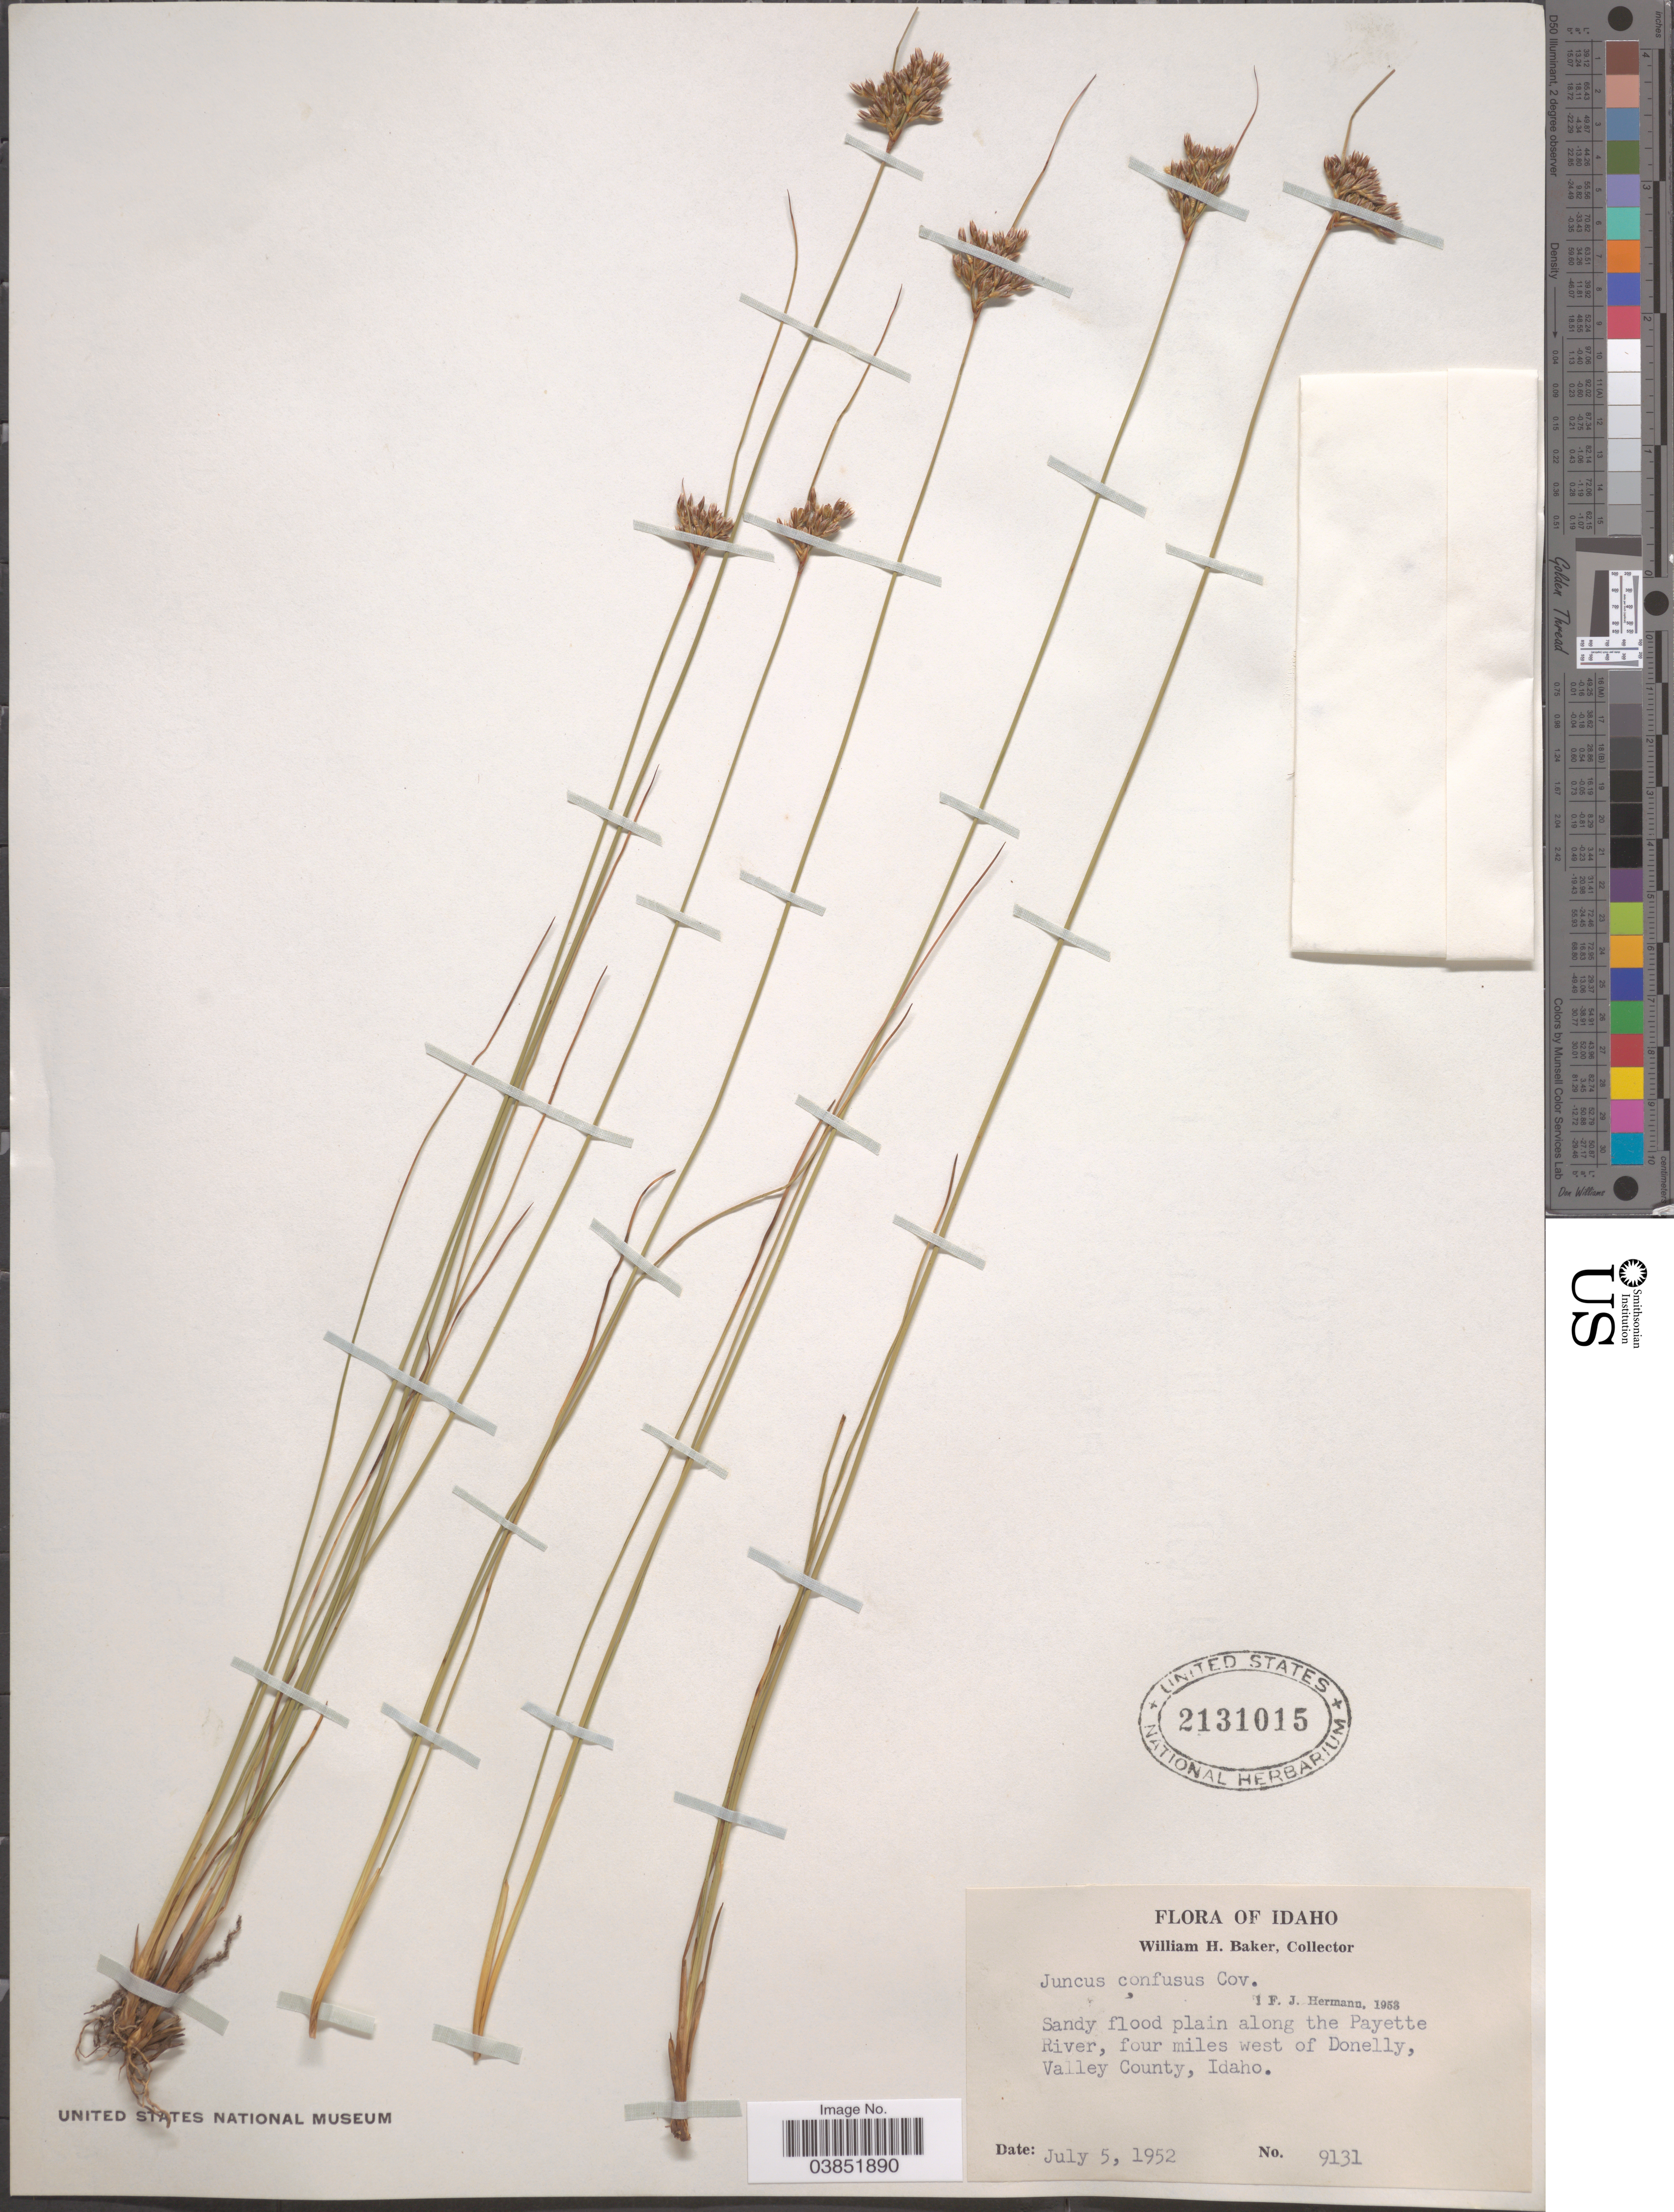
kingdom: Plantae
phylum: Tracheophyta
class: Liliopsida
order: Poales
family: Juncaceae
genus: Juncus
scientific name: Juncus confusus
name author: Coville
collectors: W. H. Baker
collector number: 9131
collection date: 1952-07-05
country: United States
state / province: Idaho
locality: Sandy flood plain along the Payette River, four miles west of Donelly, Valley County.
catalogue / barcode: US 2131015